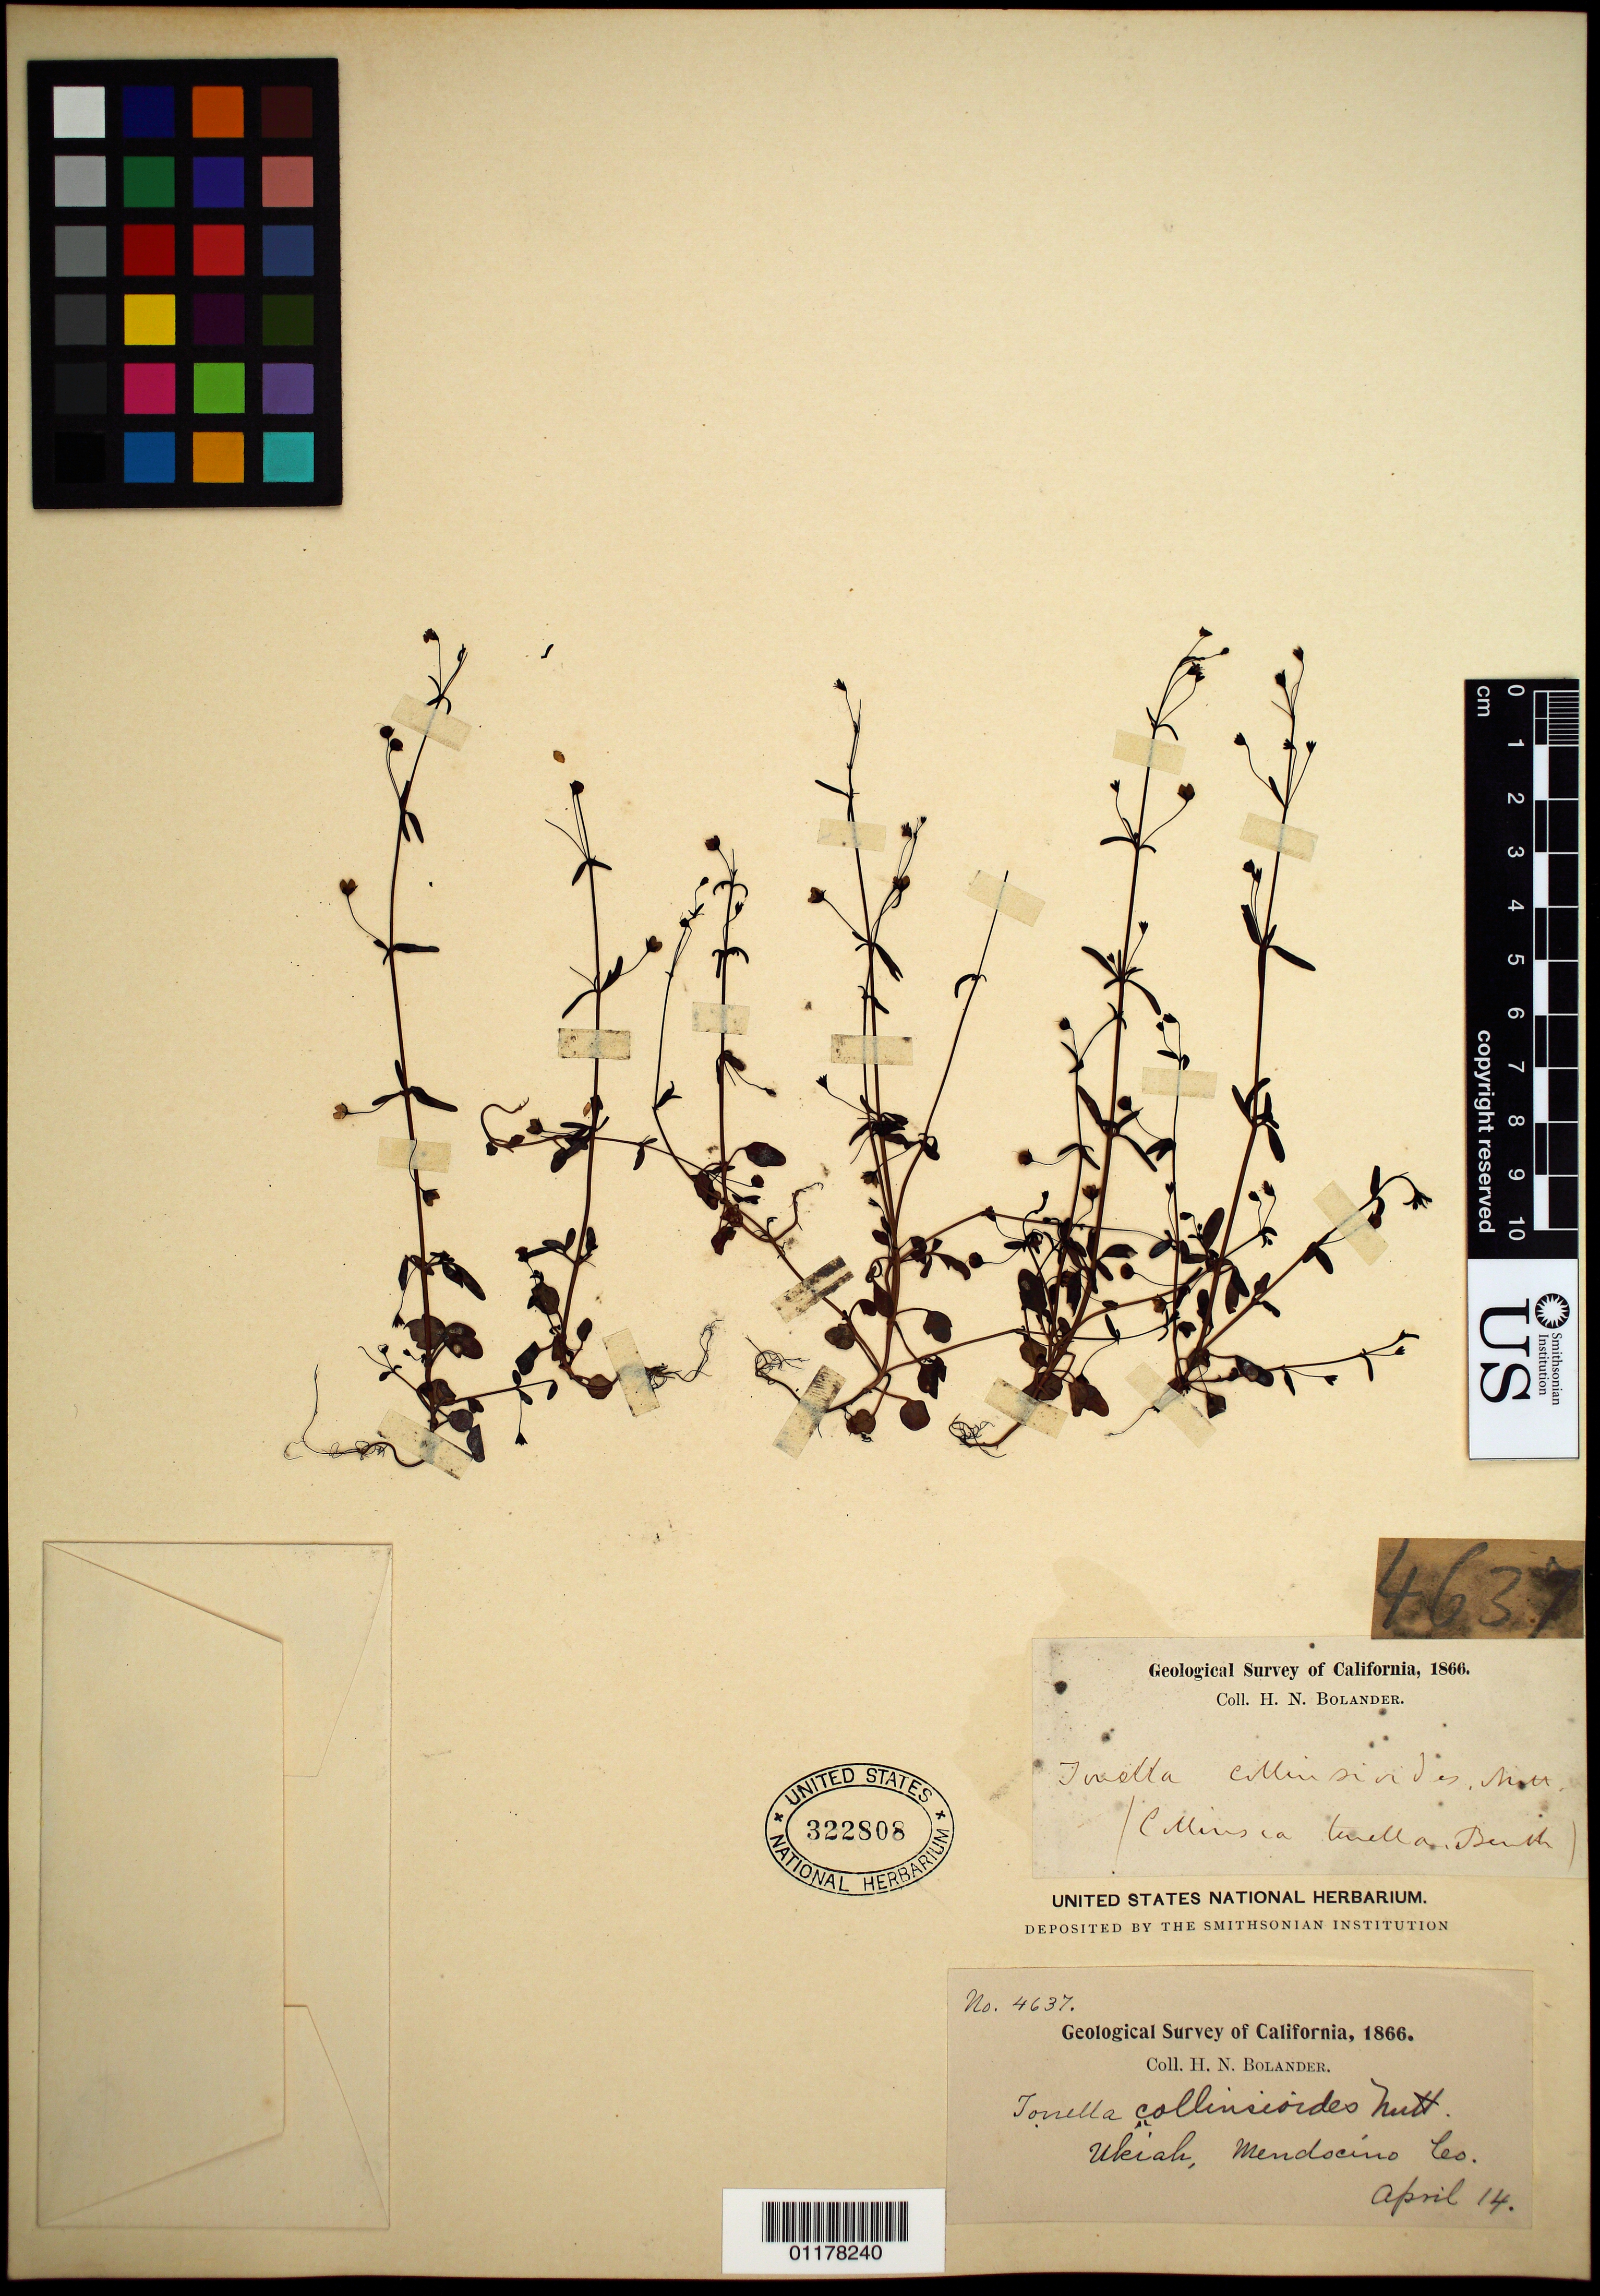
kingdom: Plantae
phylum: Tracheophyta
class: Magnoliopsida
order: Lamiales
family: Plantaginaceae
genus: Tonella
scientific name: Tonella collinsioides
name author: Nutt. ex A. Gray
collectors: H. Bolander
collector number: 4637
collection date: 1866-04-14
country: United States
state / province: California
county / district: Mendocino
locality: Ukiah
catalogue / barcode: US 322808